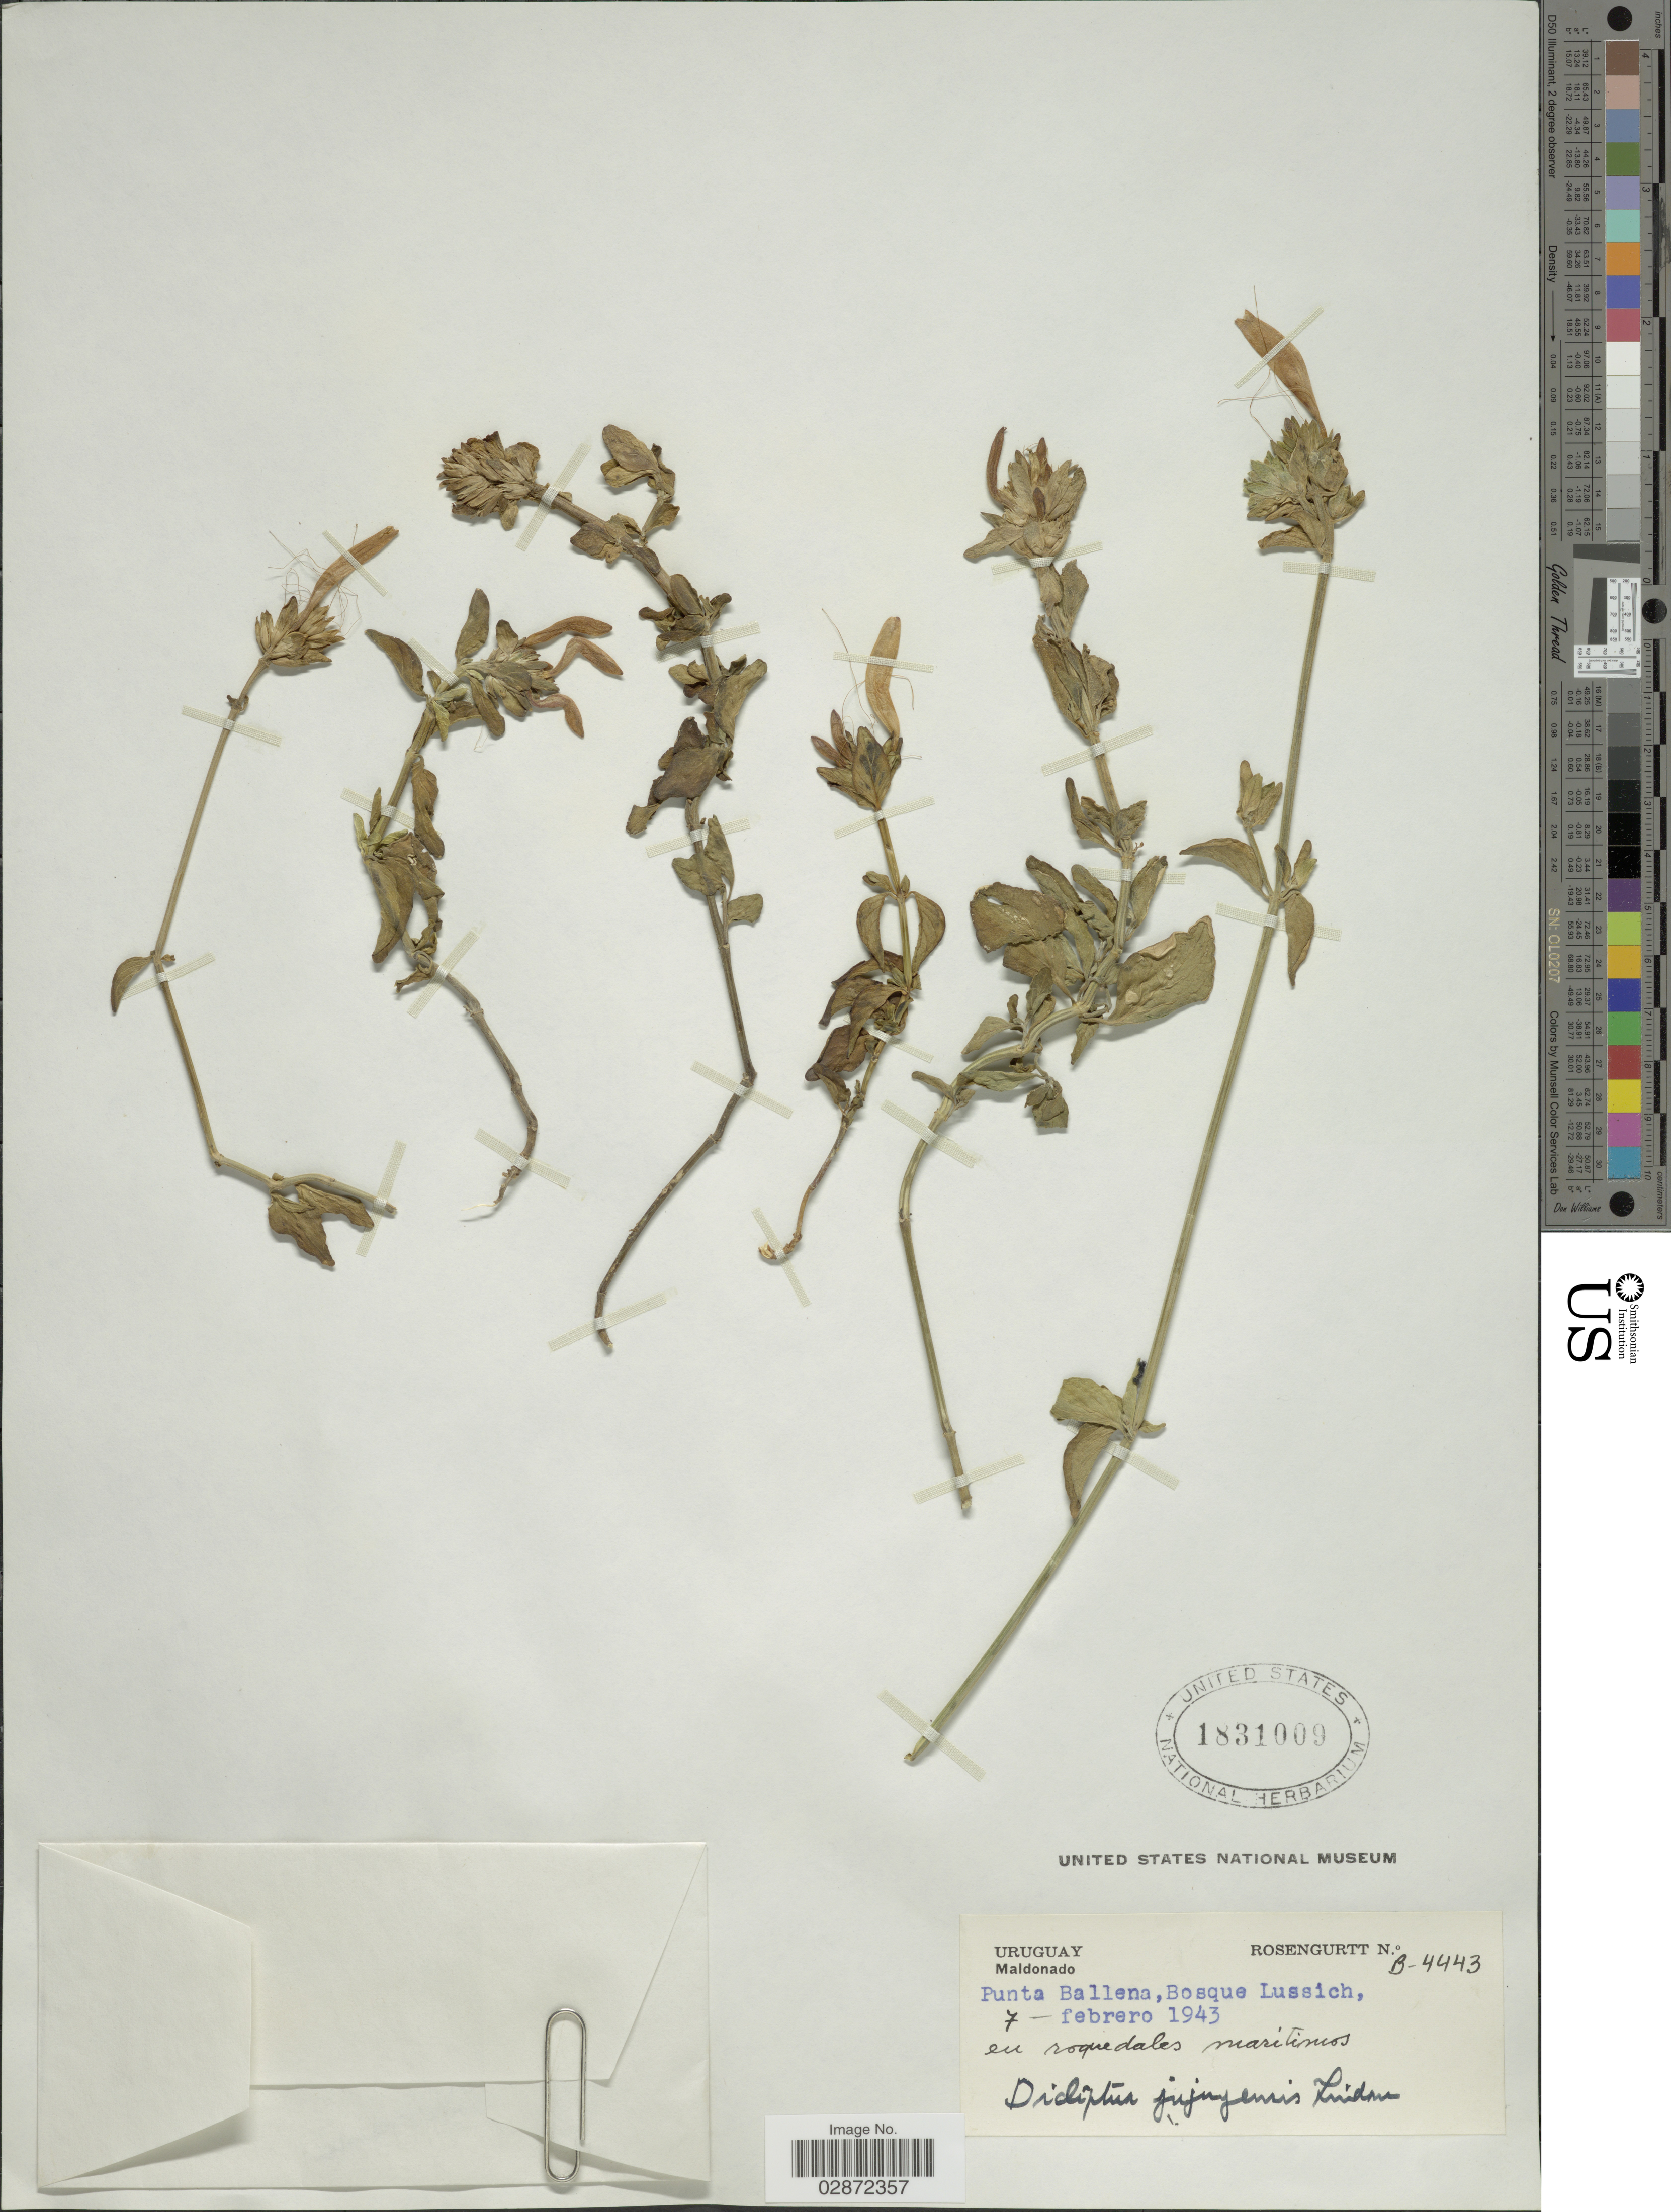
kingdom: Plantae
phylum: Tracheophyta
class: Magnoliopsida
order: Lamiales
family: Acanthaceae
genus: Dicliptera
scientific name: Dicliptera squarrosa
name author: Nees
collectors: Rosengurtt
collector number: B-4443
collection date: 1943-02-07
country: Uruguay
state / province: Maldonado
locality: Punta Ballena, Bosque Lussich.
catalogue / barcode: US 1831009